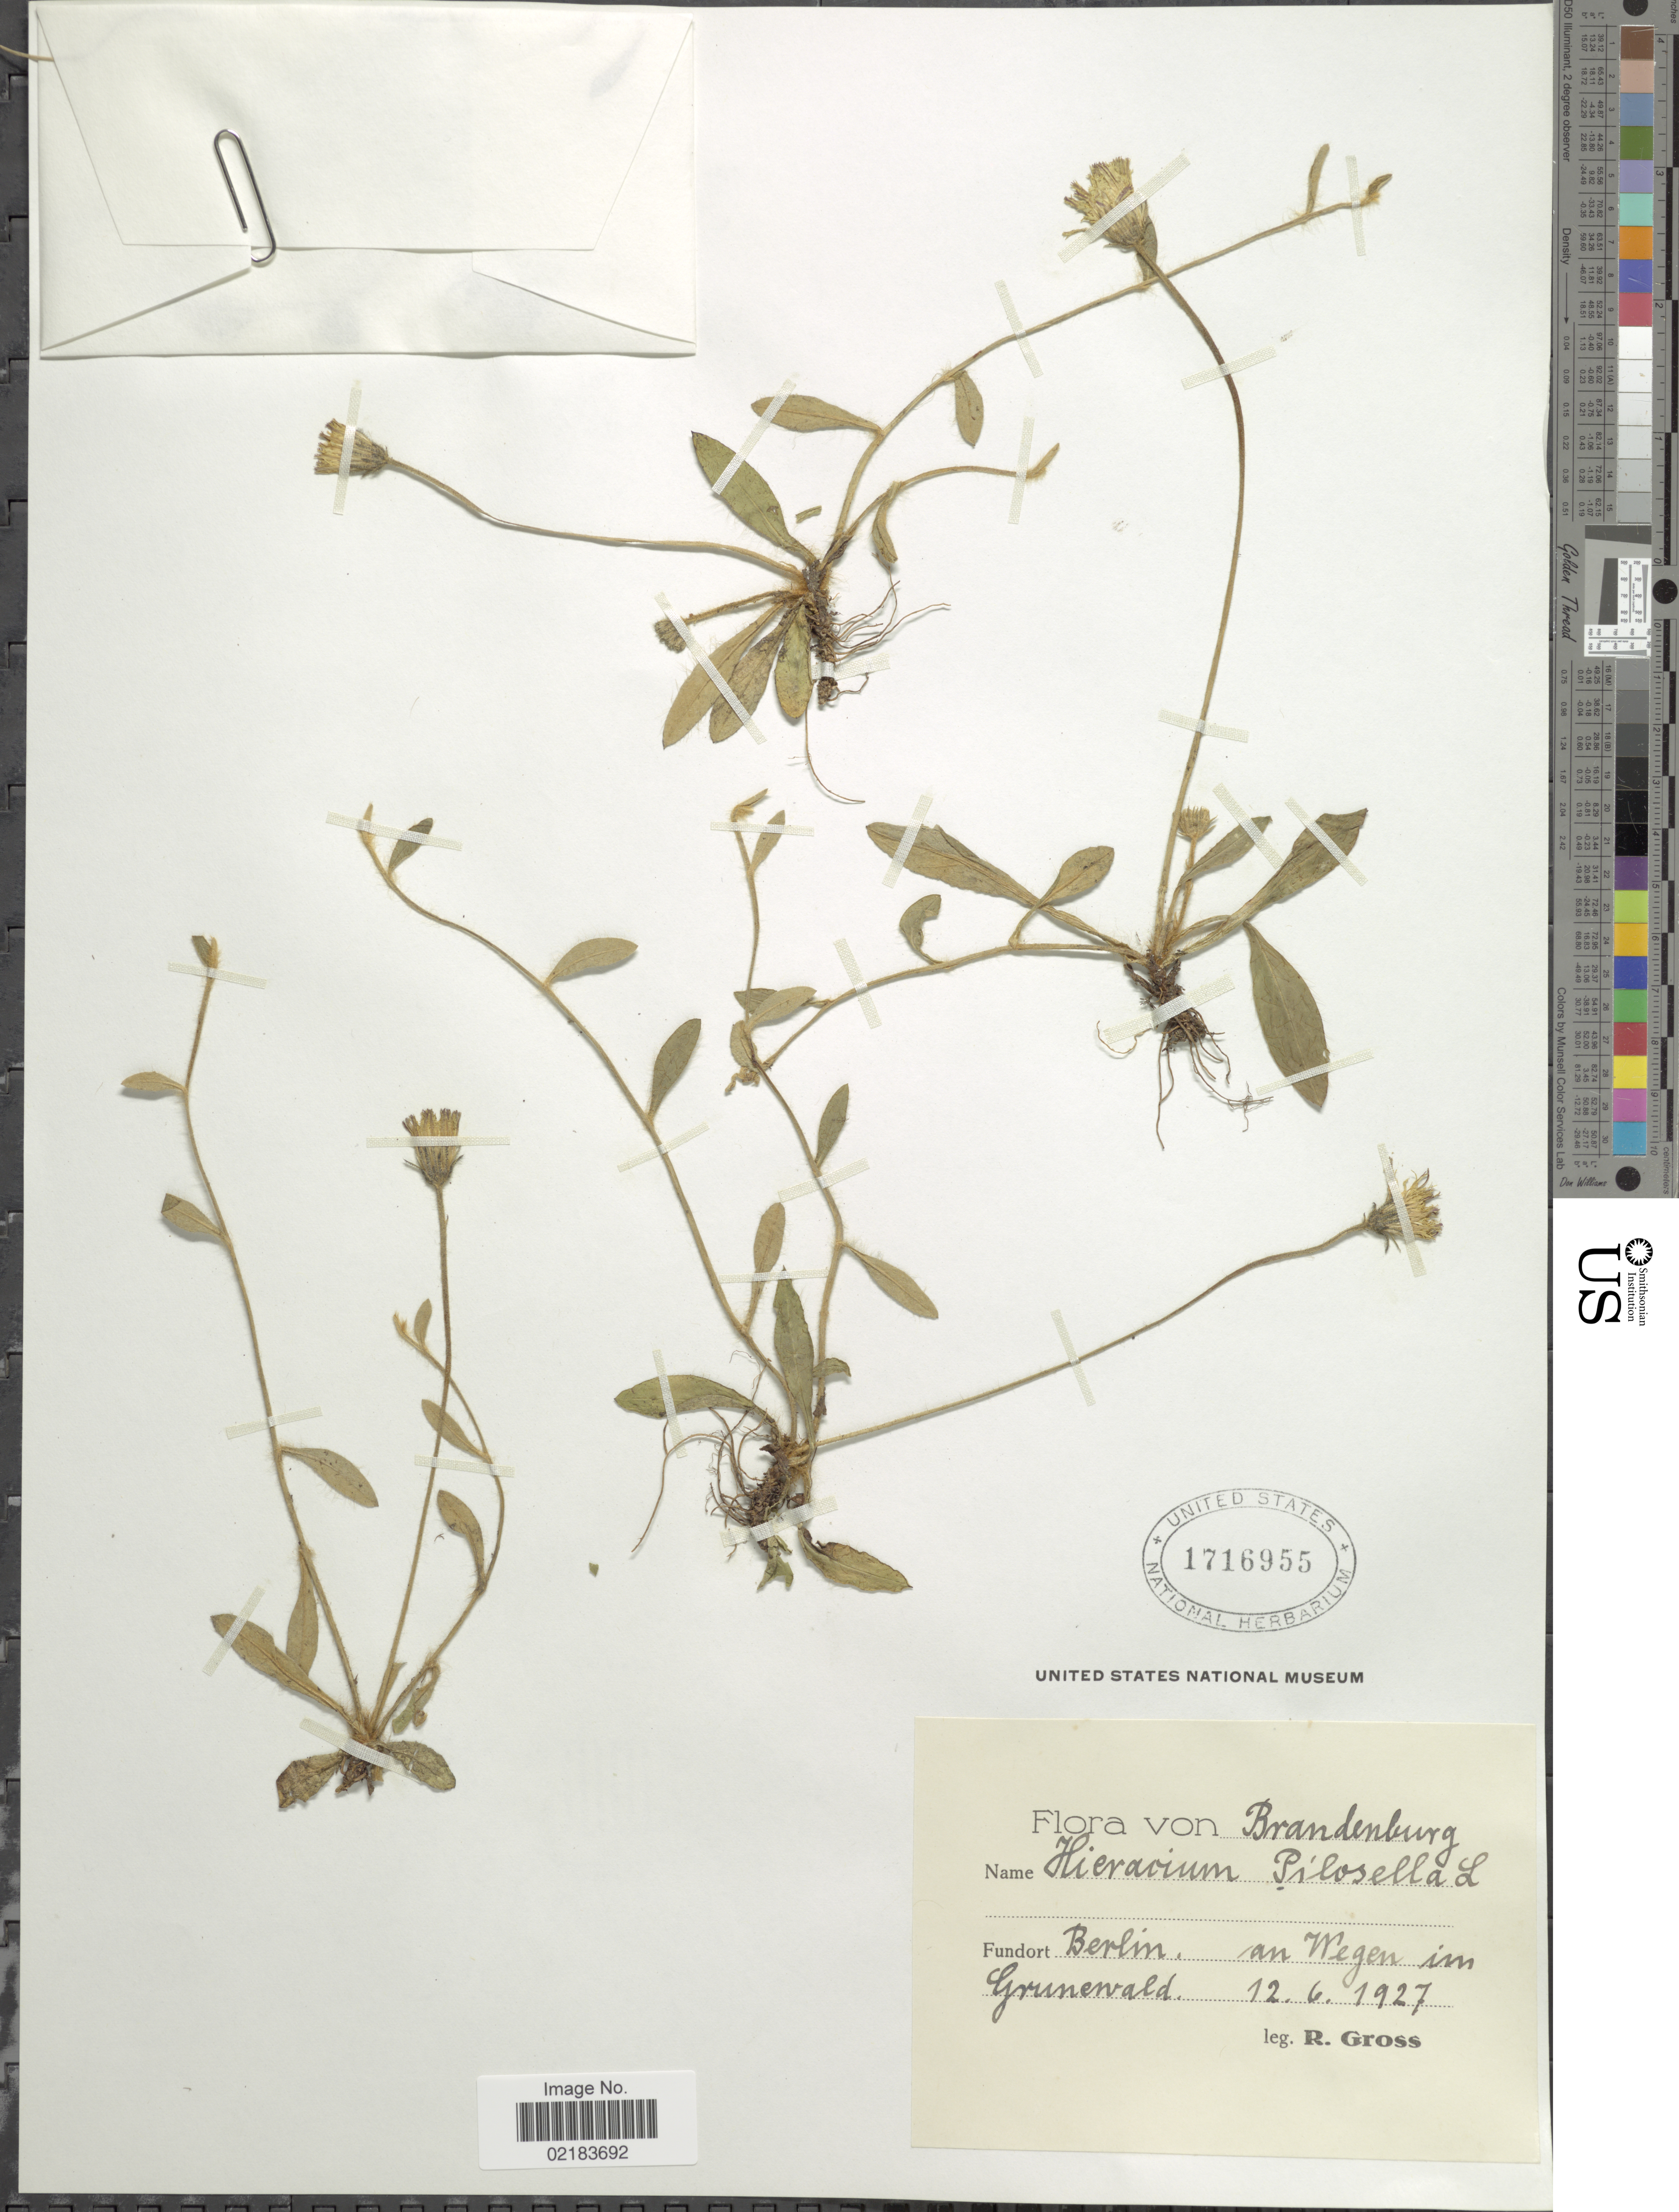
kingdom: Plantae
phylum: Tracheophyta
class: Magnoliopsida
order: Asterales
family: Asteraceae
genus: Pilosella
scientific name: Pilosella officinarum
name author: Vaill.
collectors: R. Gross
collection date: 1927-06-12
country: Germany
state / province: Berlin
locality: Brandenburg. Berlin an Wegen im Grunewald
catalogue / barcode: US 1716955